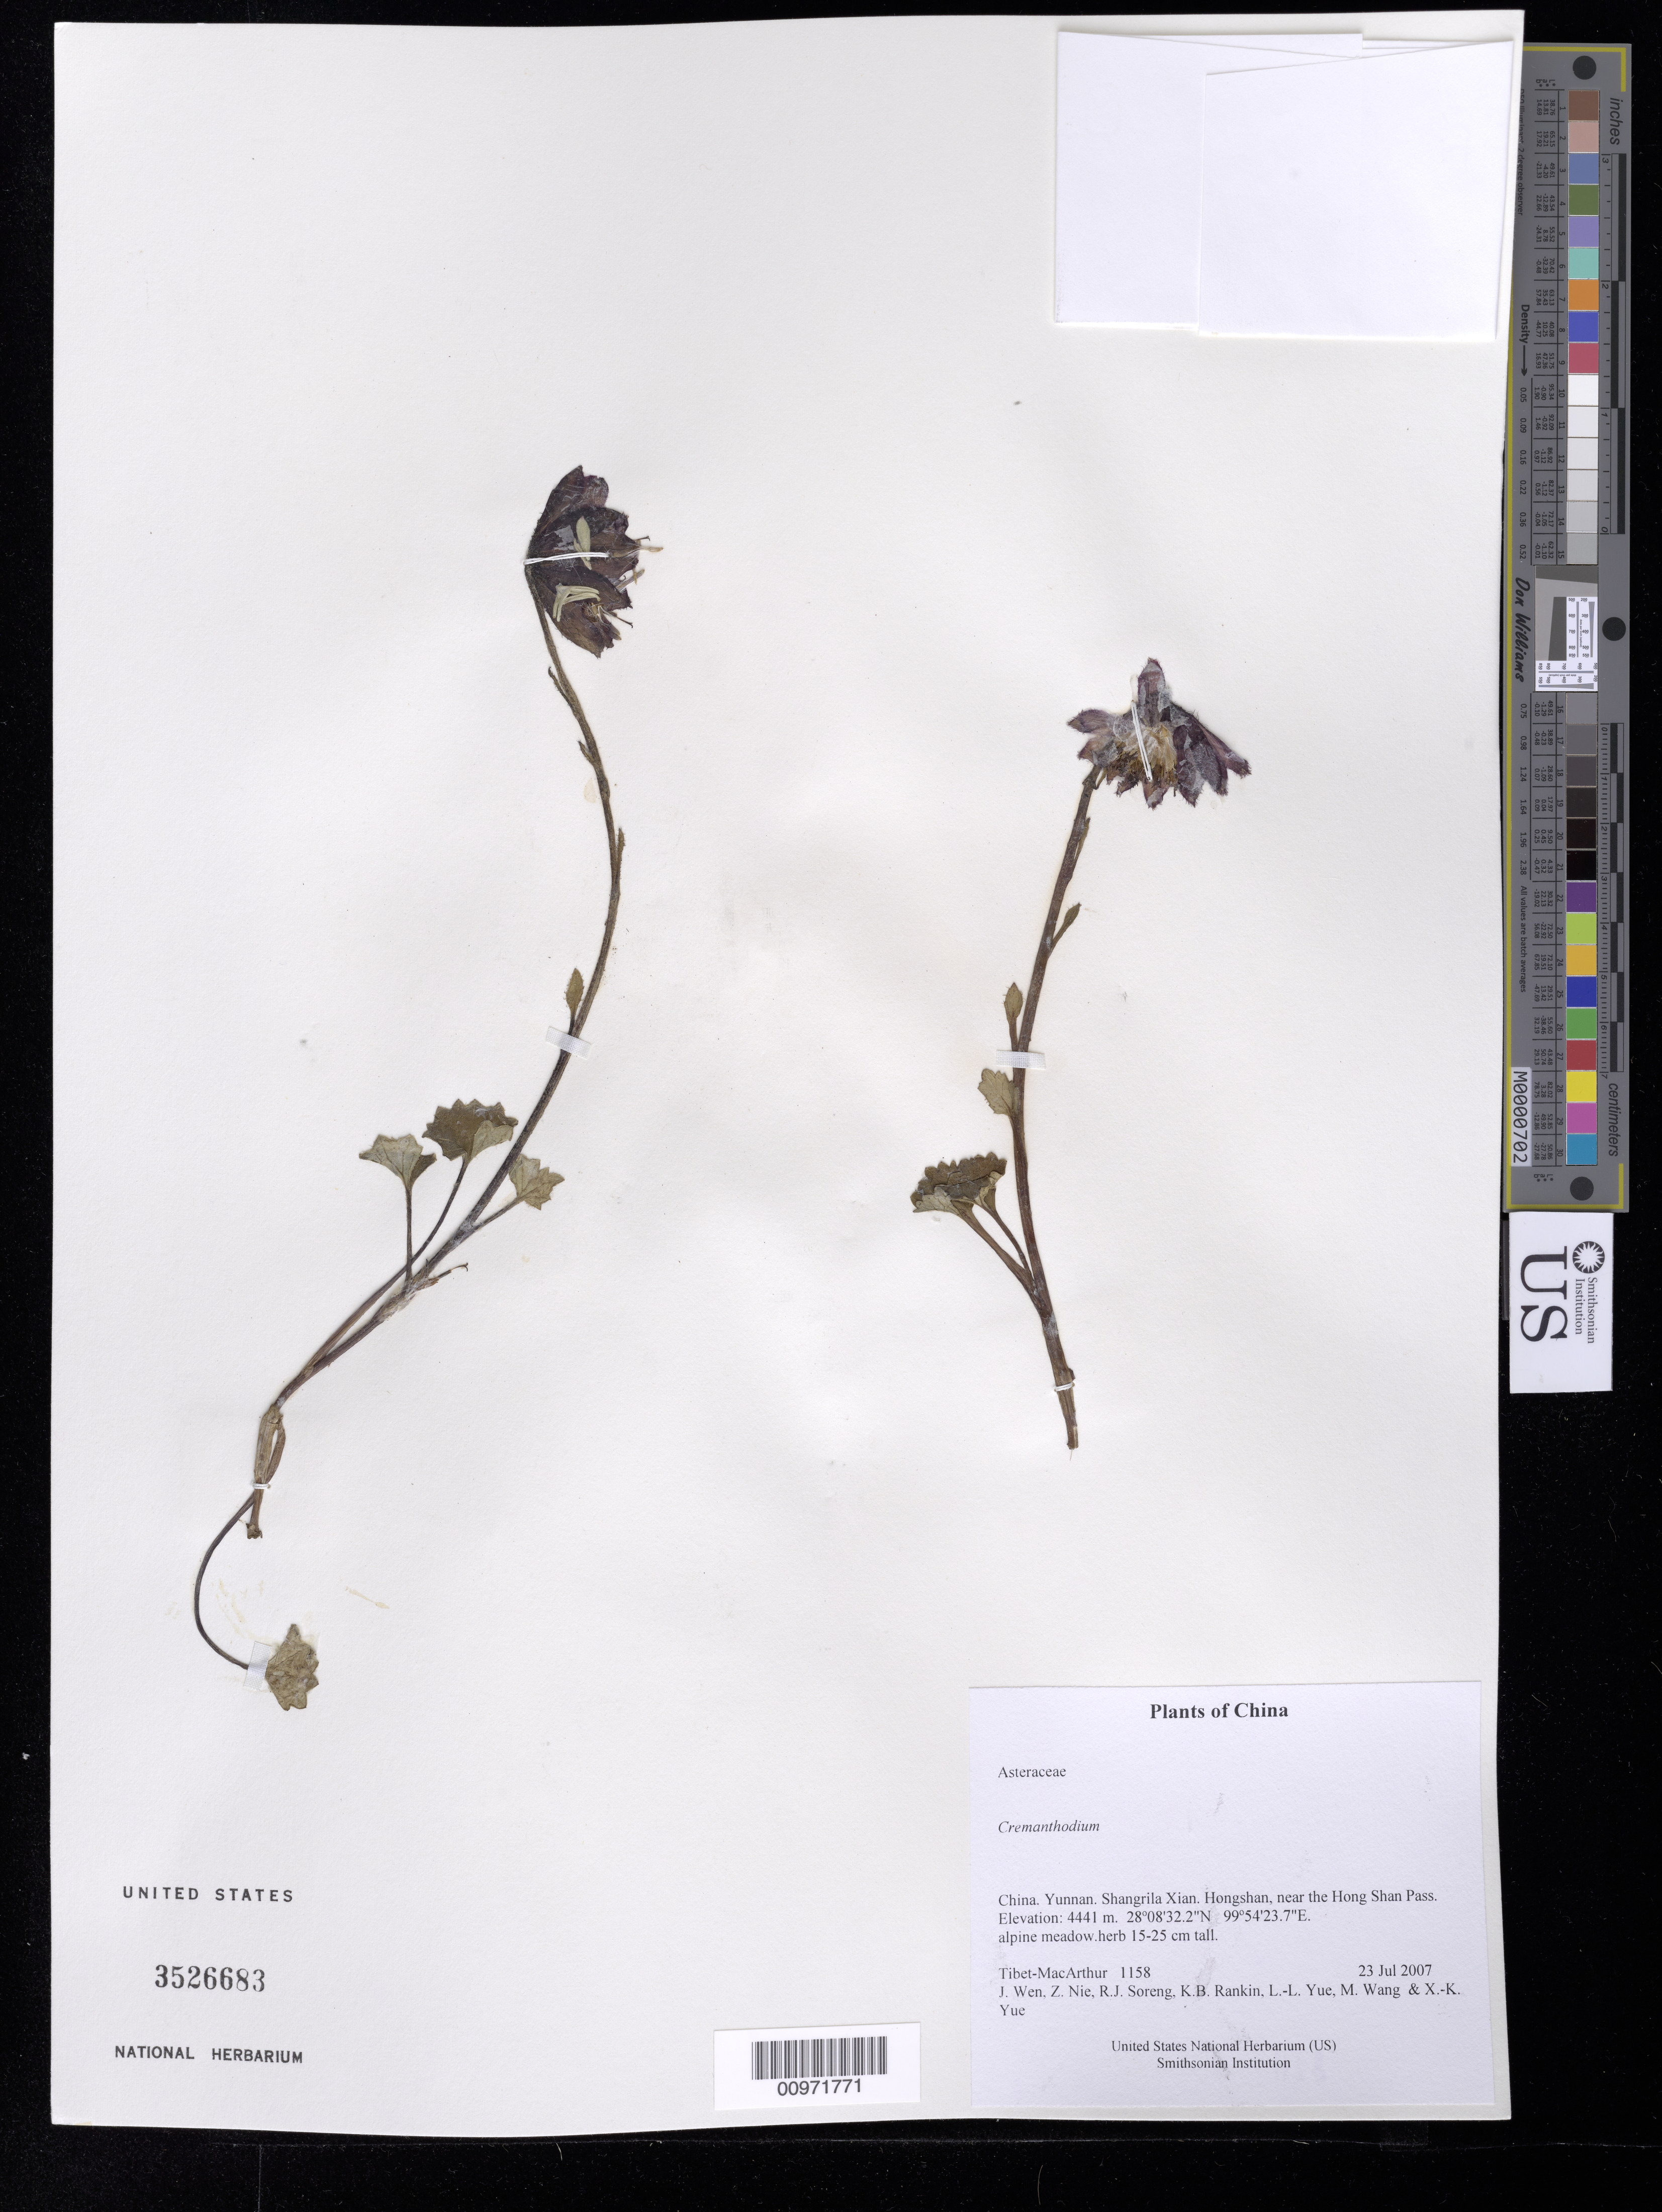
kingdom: Plantae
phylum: Tracheophyta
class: Magnoliopsida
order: Asterales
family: Asteraceae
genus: Cremanthodium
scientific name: Cremanthodium sp.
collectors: Tibet-MacArthur, J. Wen, Z. Nie, R. J. Soreng, K. Rankin, L. Yue, M. Wang & X. Yue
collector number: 1158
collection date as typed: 23 Jul 2007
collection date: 2007-07-23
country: China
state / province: Yunnan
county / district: Shangrila Xian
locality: Hongshan, near the Hong Shan Pass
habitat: alpine meadow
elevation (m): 4441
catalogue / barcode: US 3526683